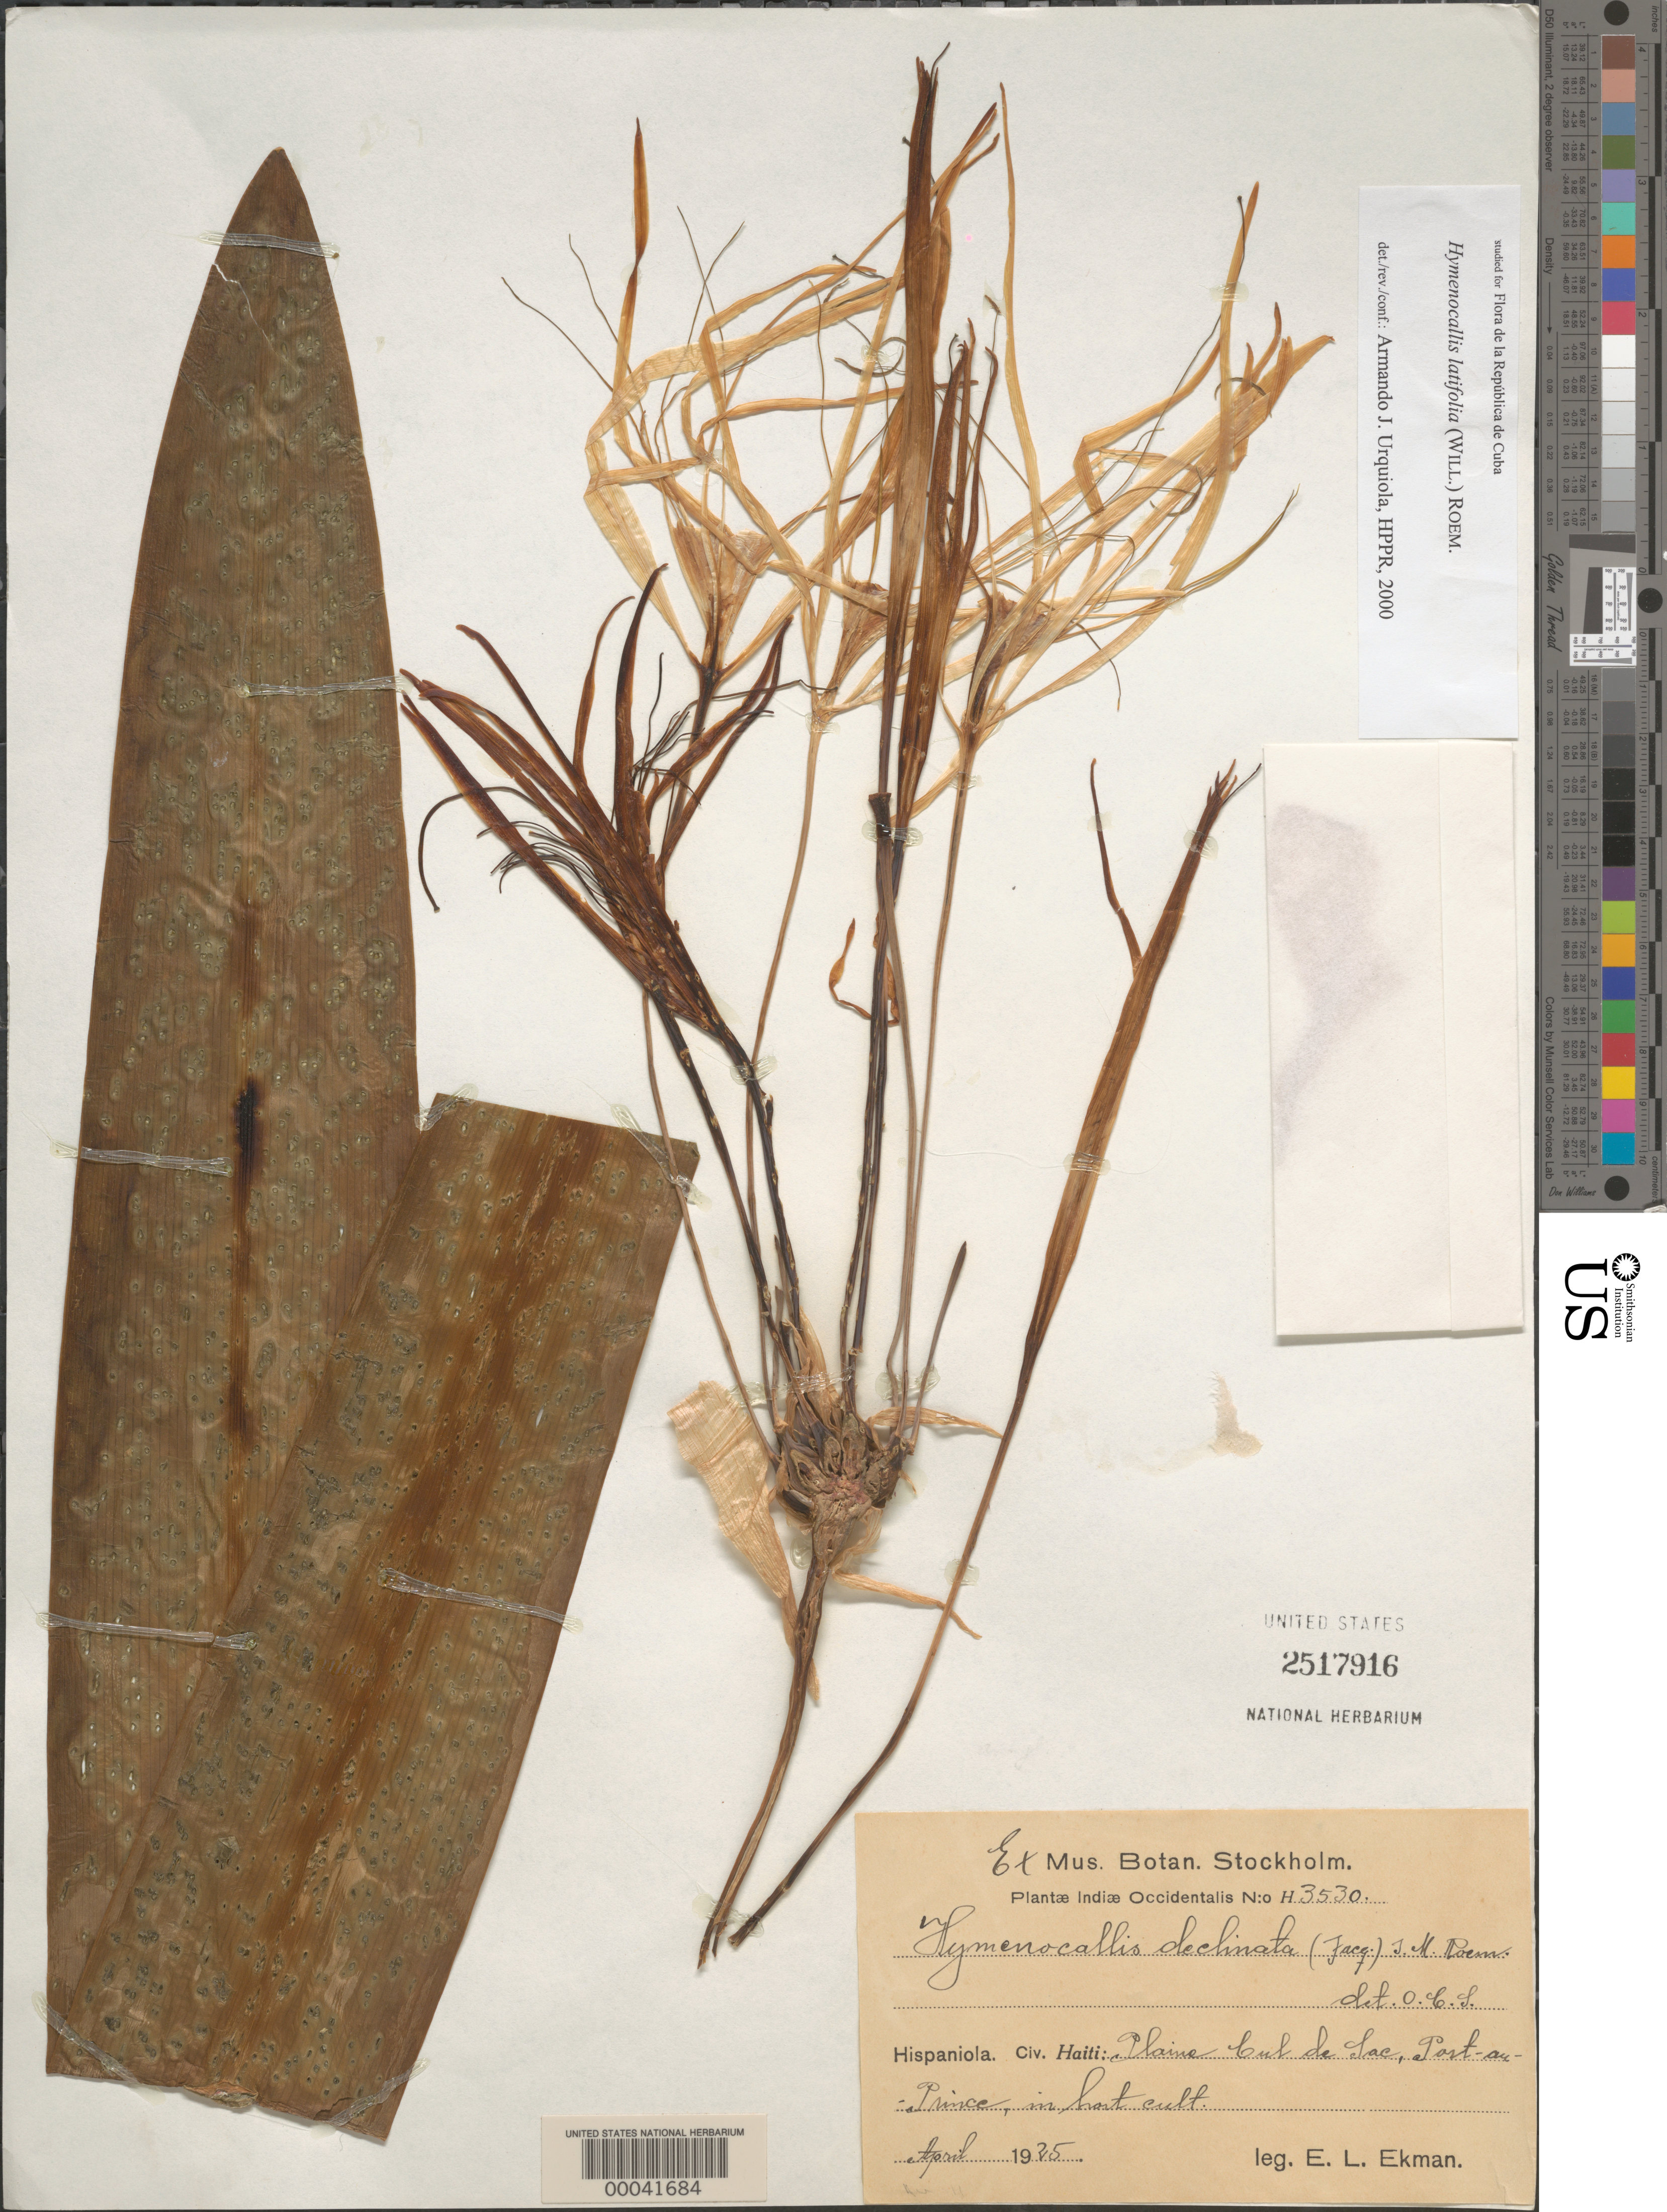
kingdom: Plantae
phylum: Tracheophyta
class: Liliopsida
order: Asparagales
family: Amaryllidaceae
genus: Hymenocallis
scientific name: Hymenocallis latifolia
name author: (Mill.) M. Roem.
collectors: E. L. Ekman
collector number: H3530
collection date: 1925-04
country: Haiti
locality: Indiæ Occidentalis. Hispaniola. Civ. Haiti: Plaine Cul de Sac, Port-au-Prince.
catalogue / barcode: US 2517916